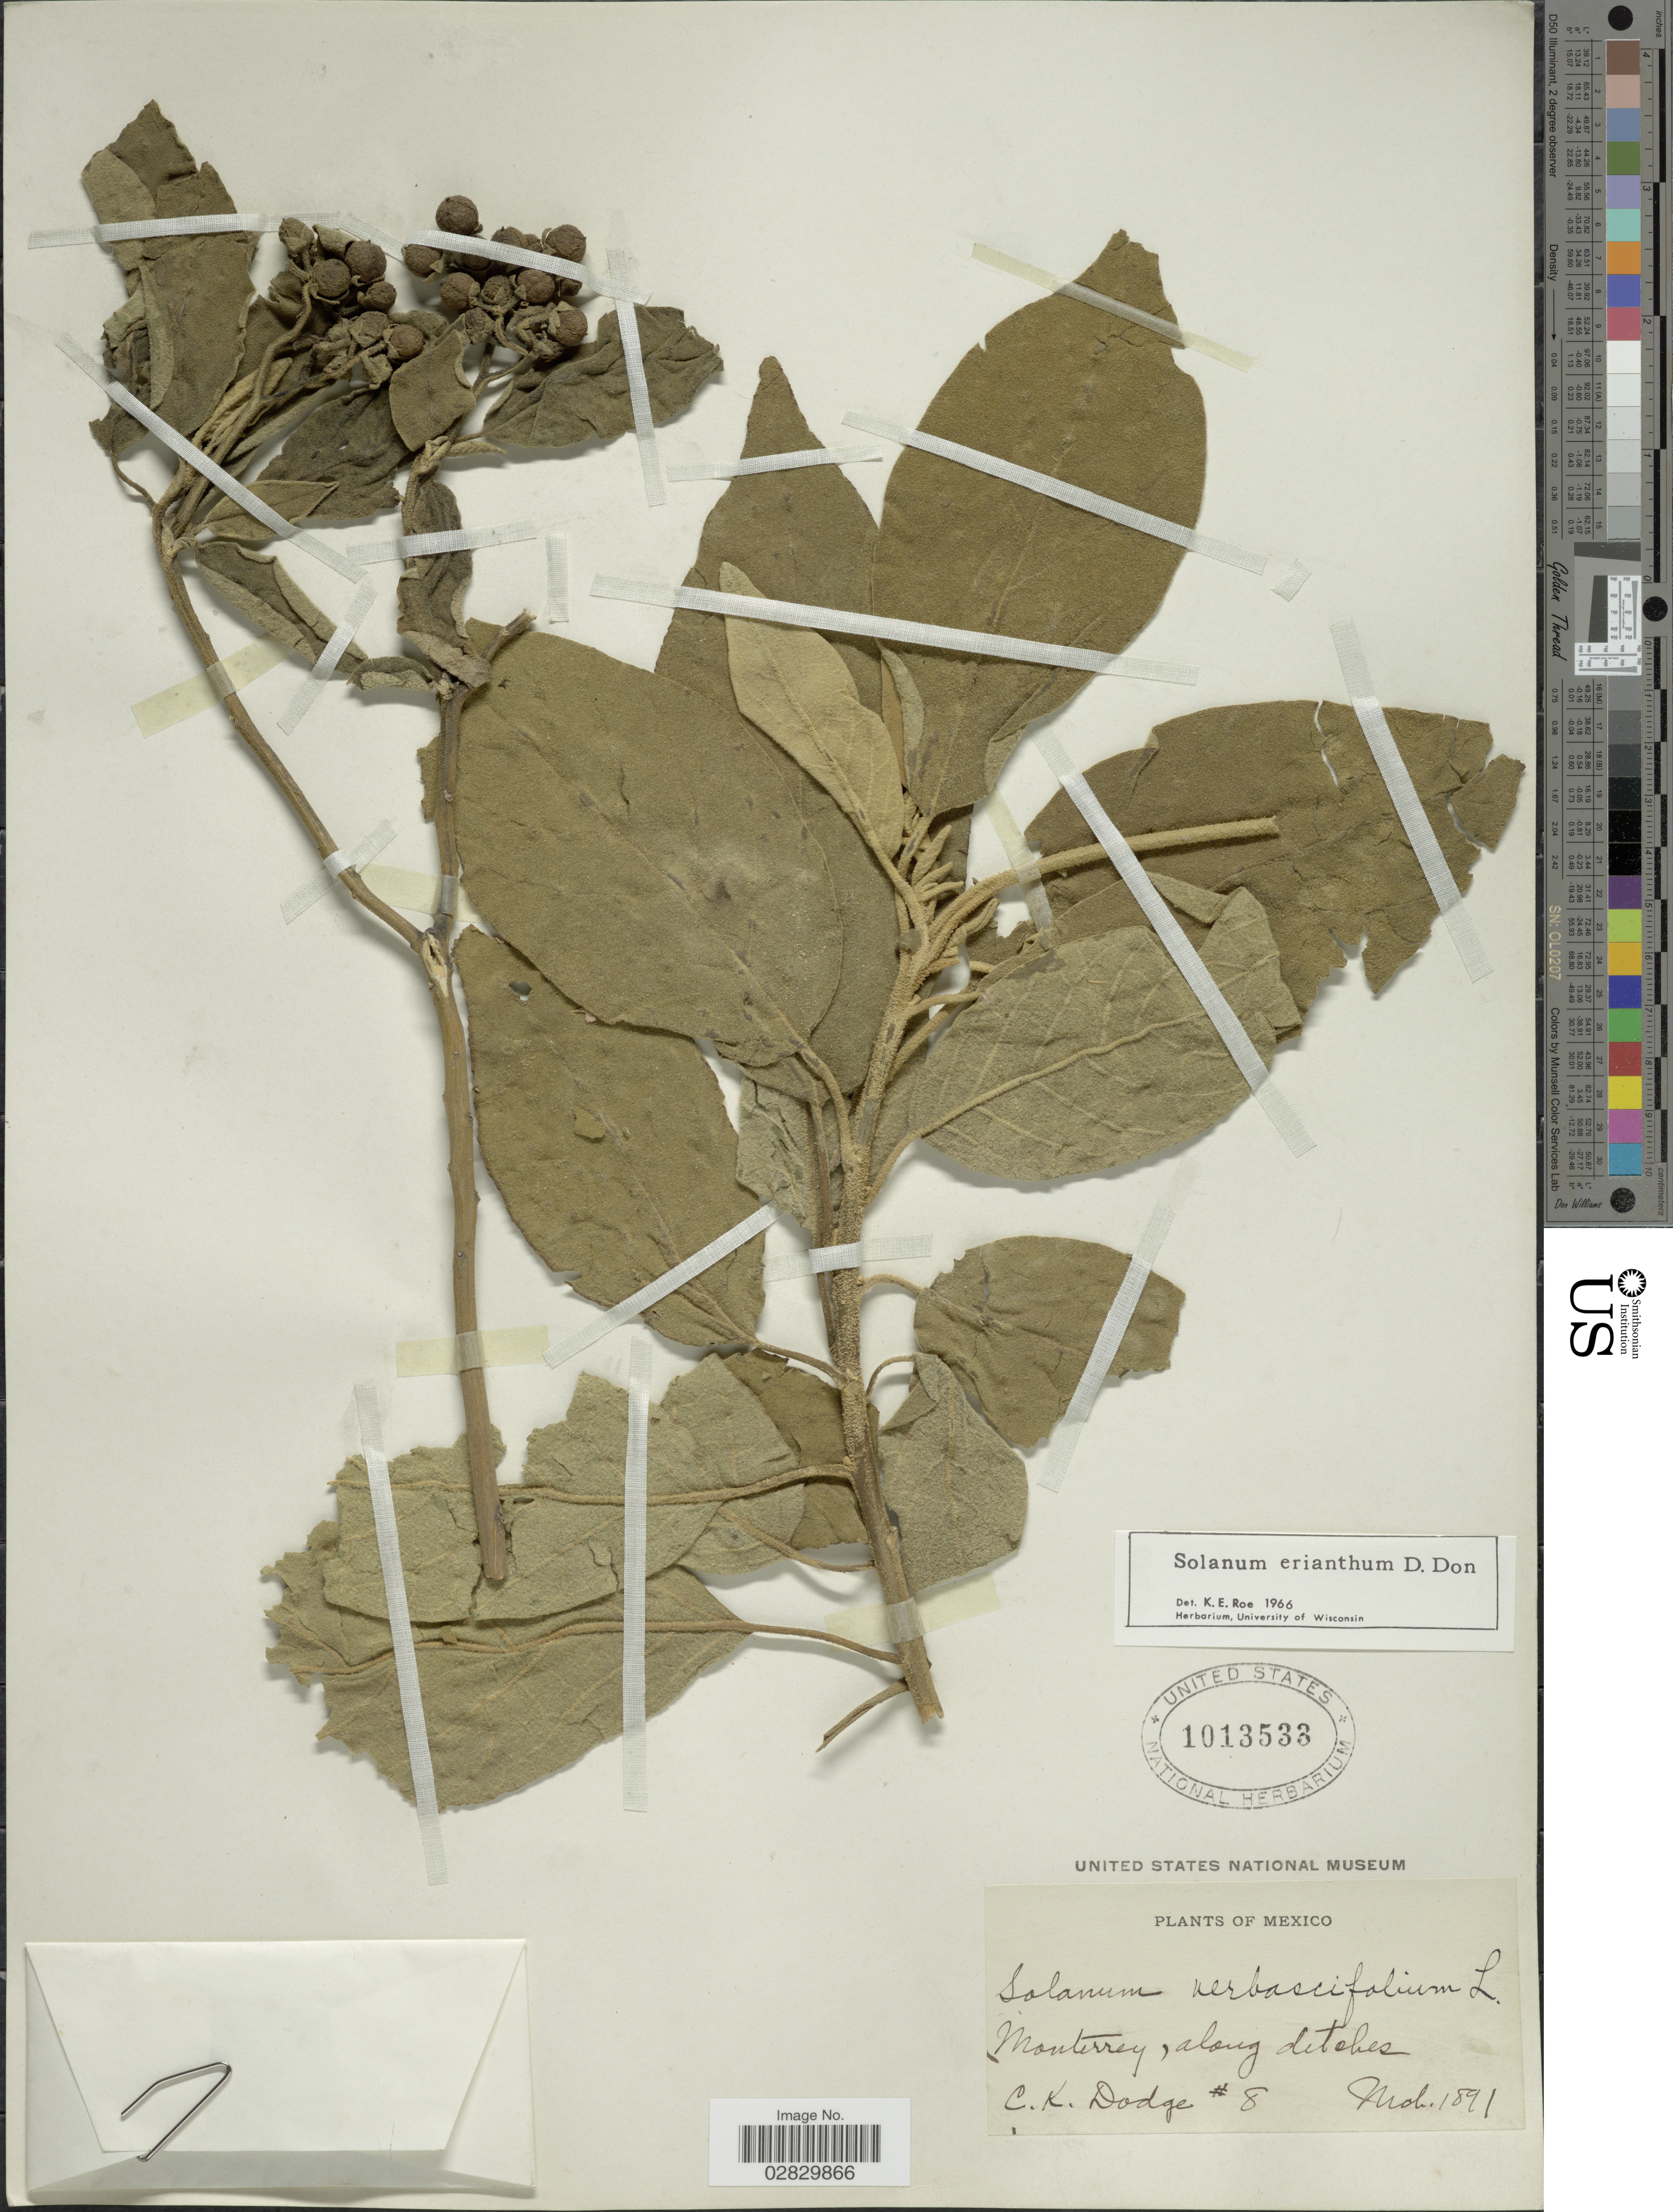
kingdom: Plantae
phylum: Tracheophyta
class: Magnoliopsida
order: Solanales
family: Solanaceae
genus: Solanum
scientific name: Solanum erianthum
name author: D. Don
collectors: C. Dodge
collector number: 8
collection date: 1891-03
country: Mexico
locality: Monterrey, along ditches.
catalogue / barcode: US 1013533